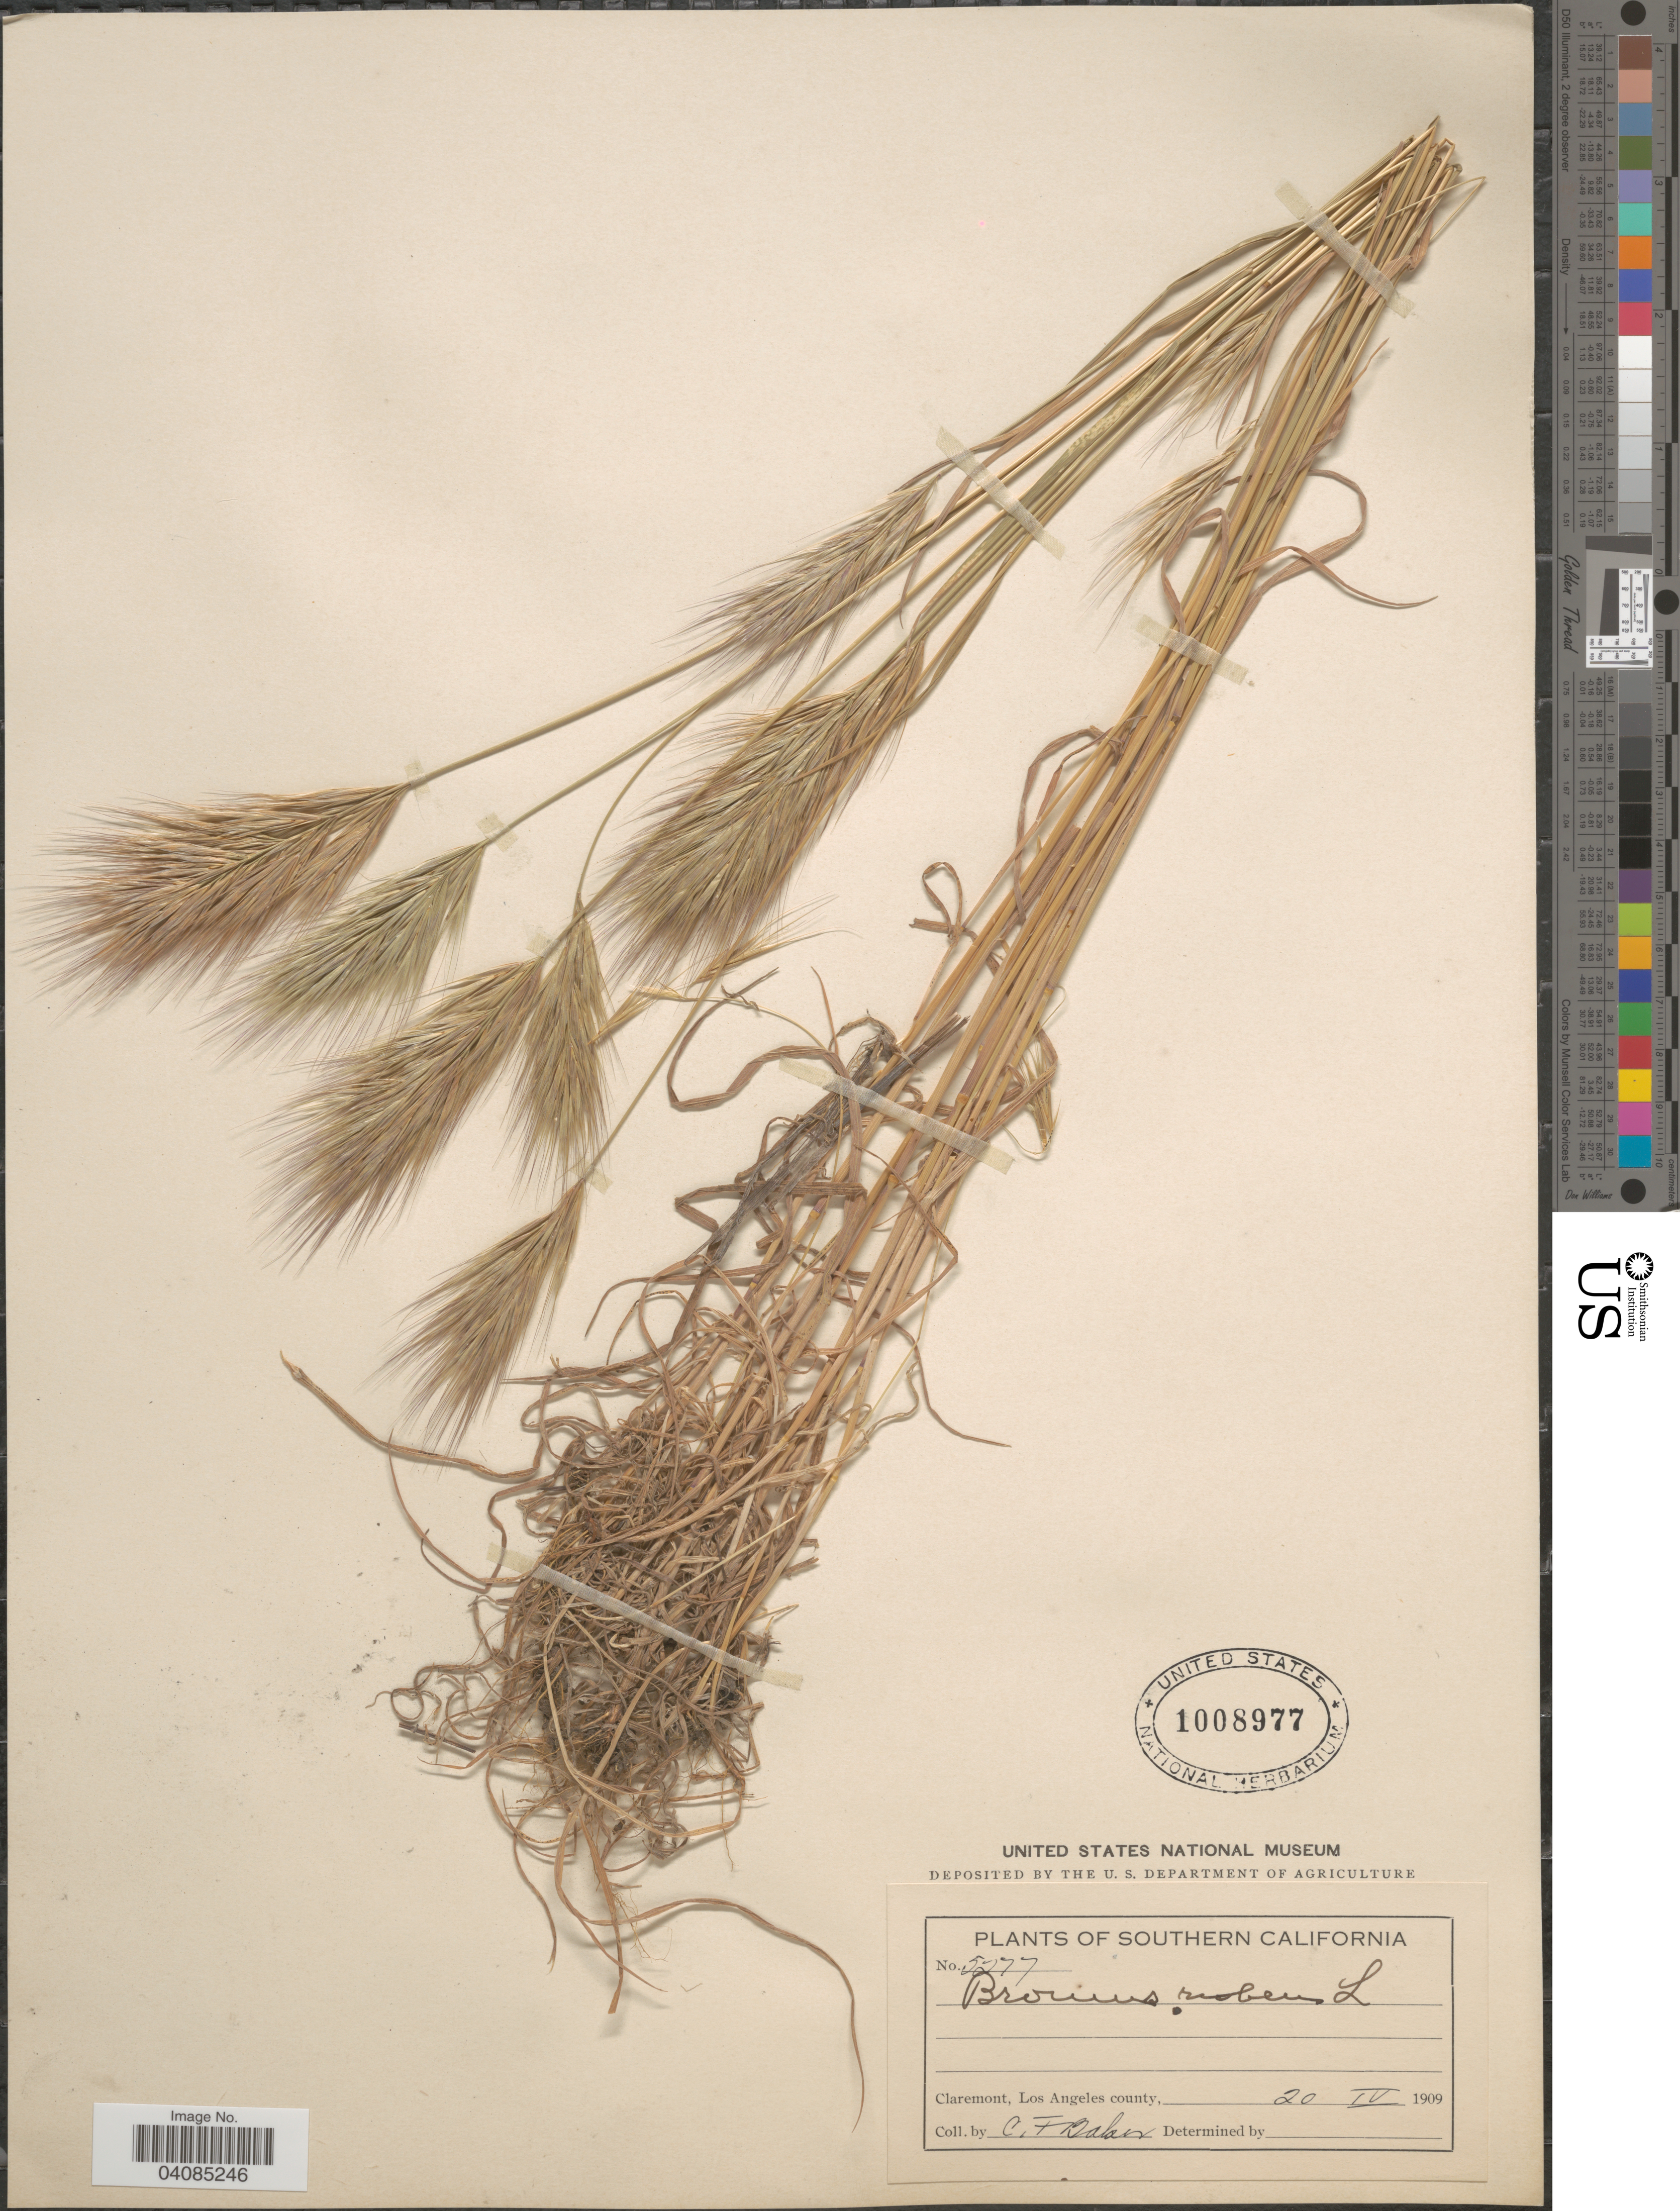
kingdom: Plantae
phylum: Tracheophyta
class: Liliopsida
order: Poales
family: Poaceae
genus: Bromus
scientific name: Bromus rubens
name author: L.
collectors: C. F. Baker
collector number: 5277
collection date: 1909-04-20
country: United States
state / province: California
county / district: Los Angeles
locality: Southern California. Claremont, Los Angeles county.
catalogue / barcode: US 1008977